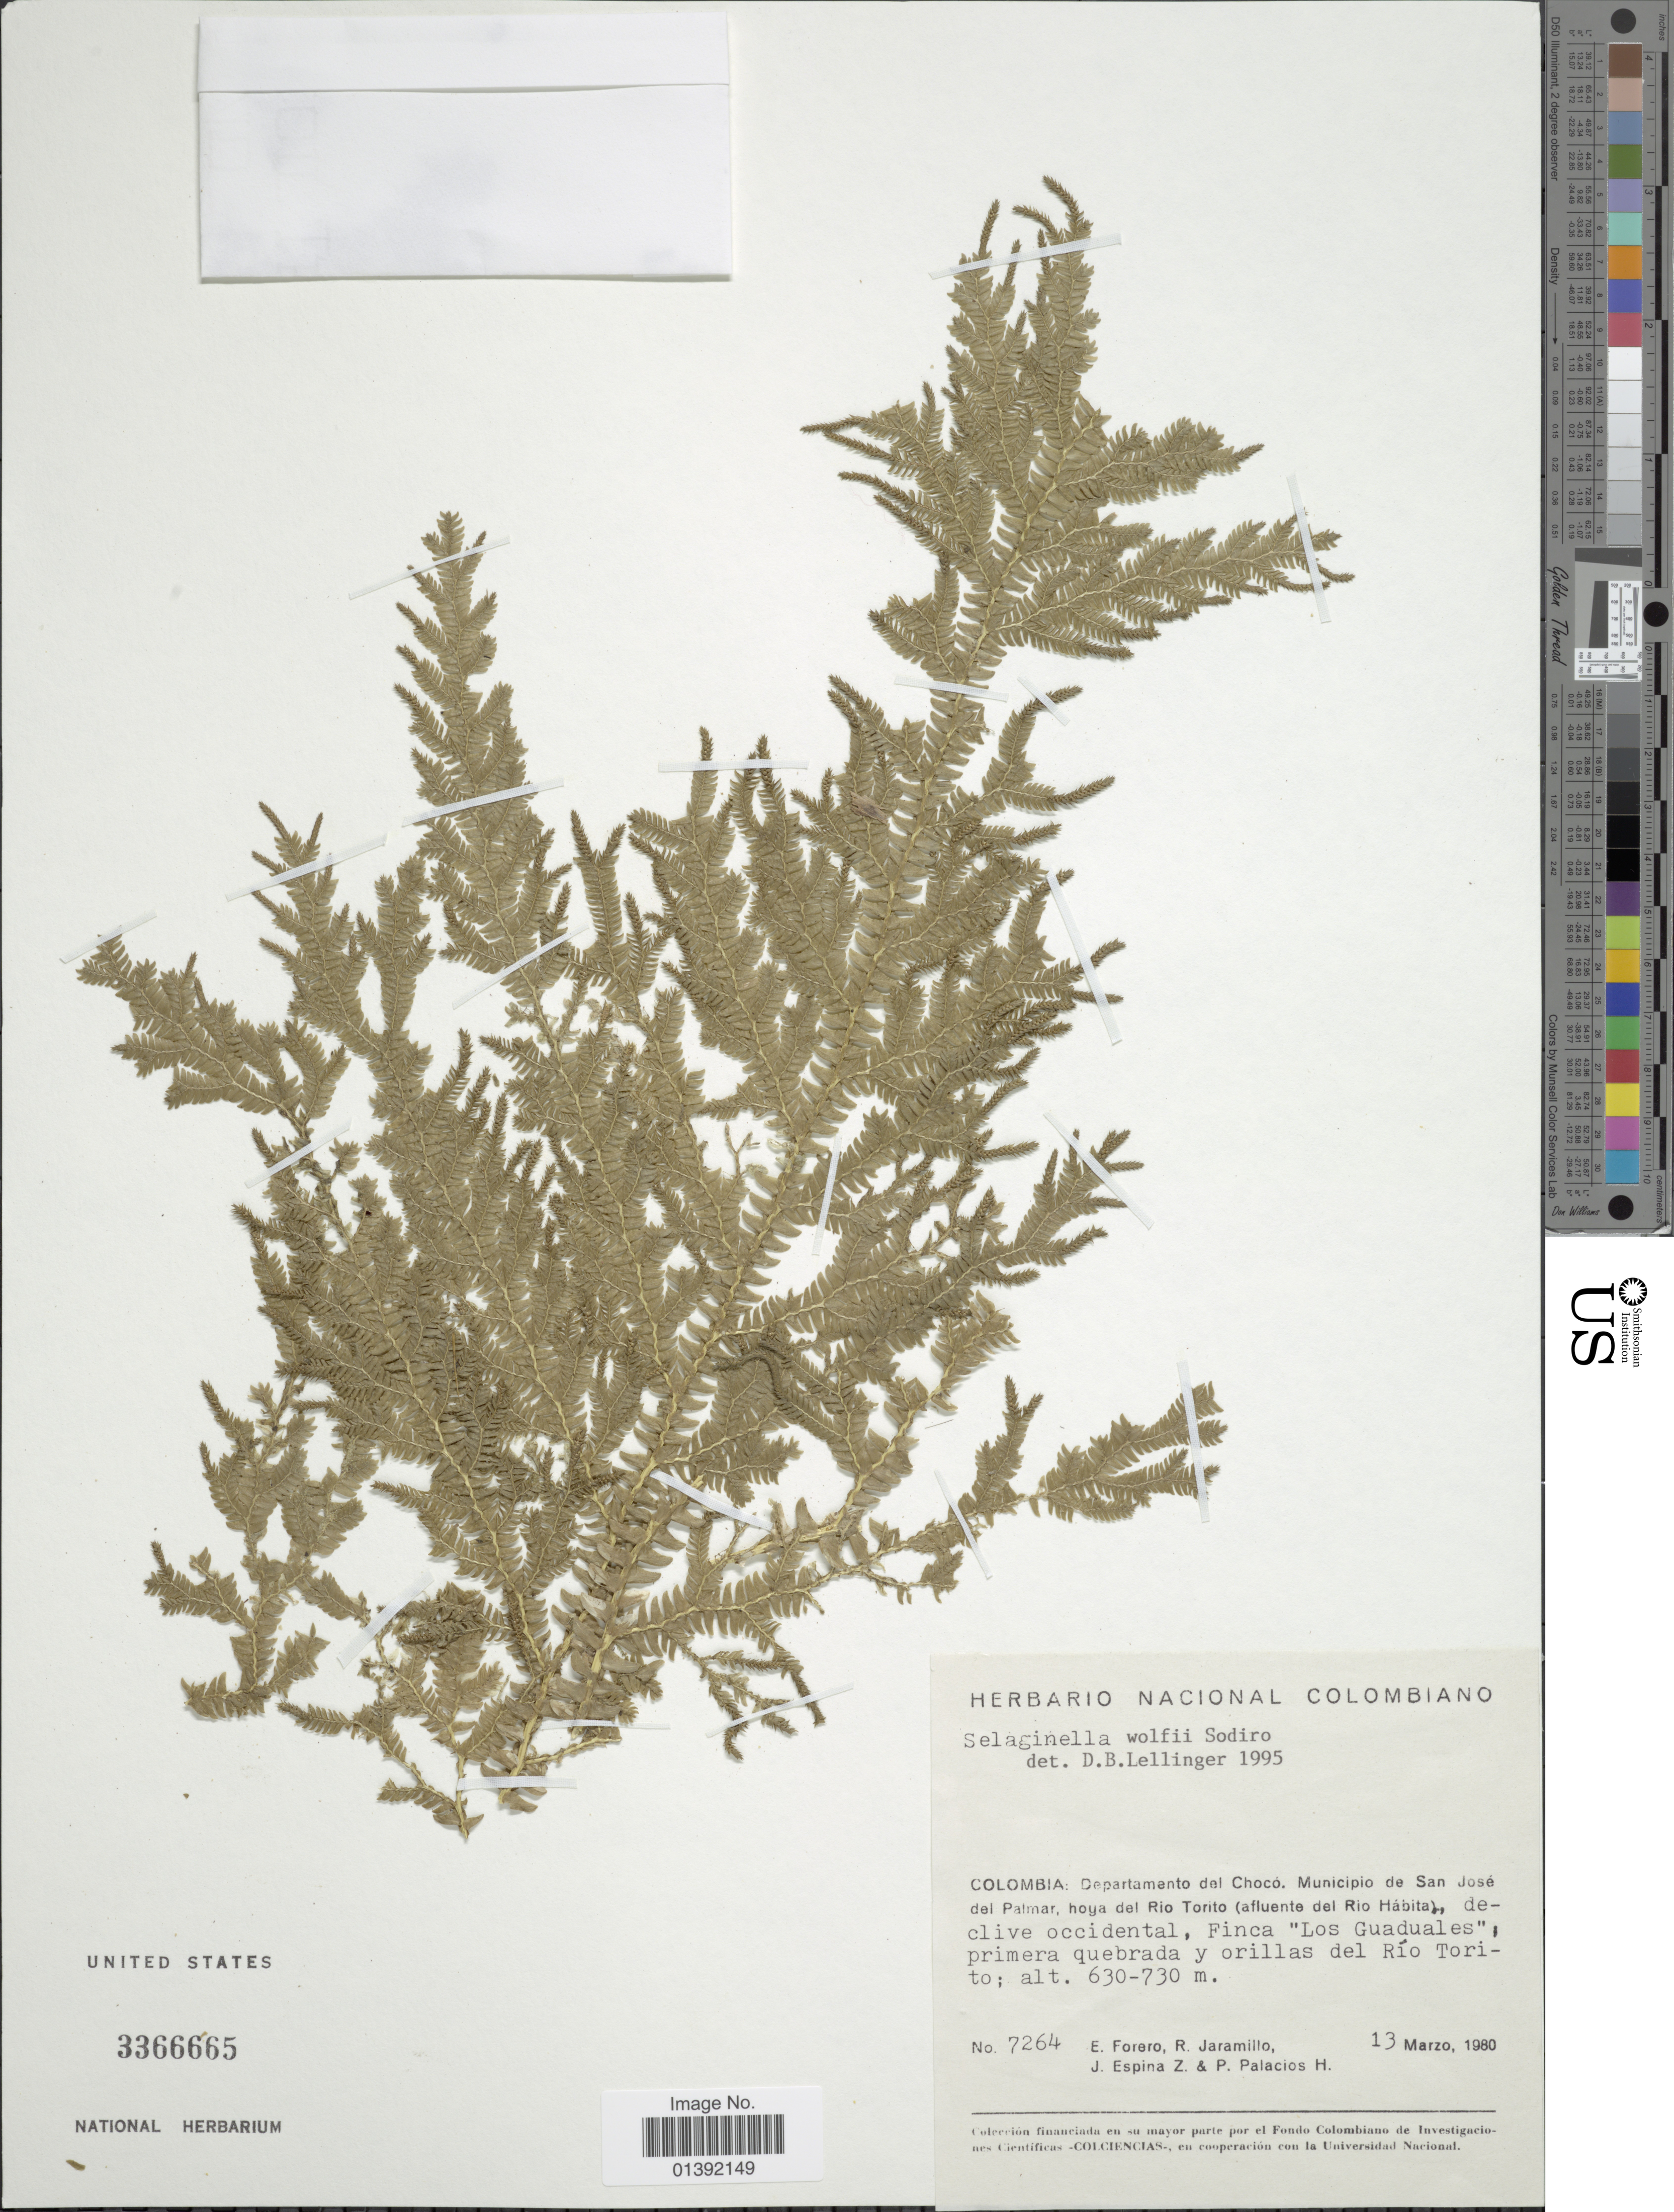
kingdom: Plantae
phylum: Tracheophyta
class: Lycopodiopsida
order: Selaginellales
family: Selaginellaceae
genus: Selaginella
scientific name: Selaginella wolffii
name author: Sodiro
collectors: E. Forero, R. Jaramillo M., J. Espina Z. & P. Palacios H.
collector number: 7264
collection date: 1980-03-13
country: Colombia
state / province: Chocó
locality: Municipio de San José del Palmar, agua del Rio Torito (afluente del Rio Habita) declive occidental, Finca "Los Guaduales", primera quebrada y orillas del Rio Torito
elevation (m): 630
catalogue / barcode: US 3366665